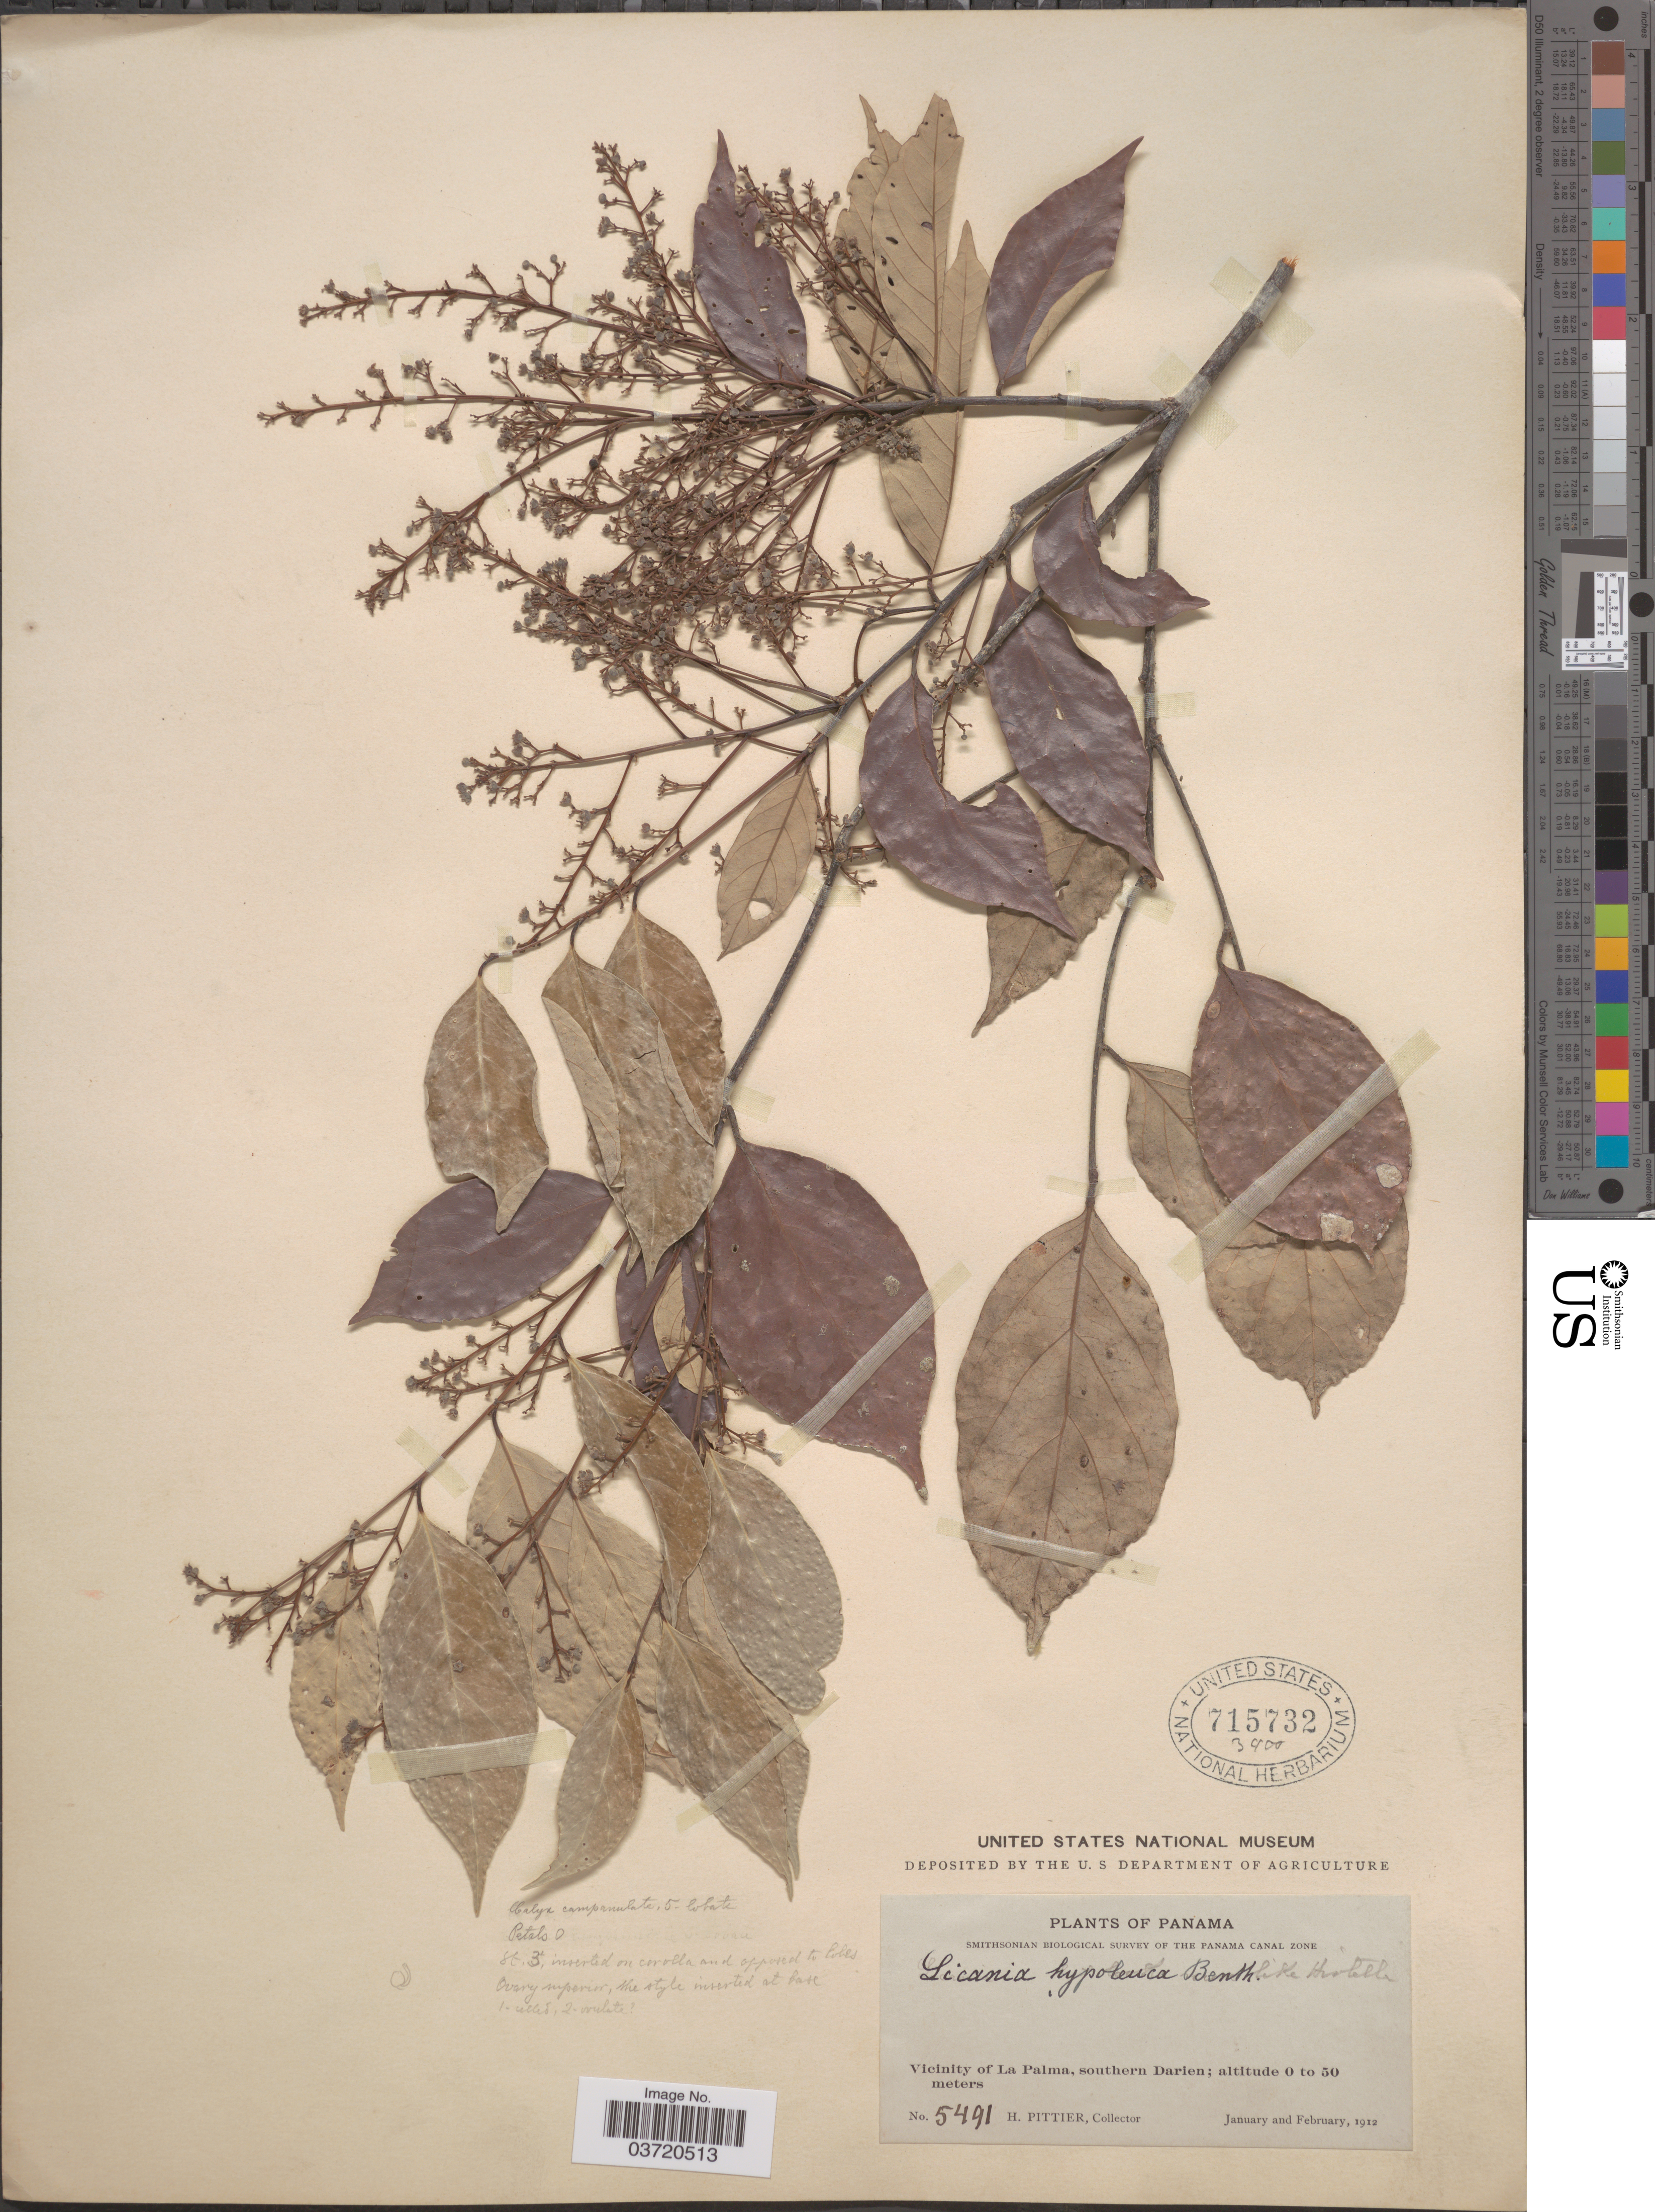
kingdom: Plantae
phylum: Tracheophyta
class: Magnoliopsida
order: Malpighiales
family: Chrysobalanaceae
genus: Licania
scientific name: Licania hypoleuca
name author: Benth.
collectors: H. F. Pittier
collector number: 5491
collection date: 1912-01/1912-02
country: Panama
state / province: Darien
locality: Vicinity of La Palma, southern Darien.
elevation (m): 0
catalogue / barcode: US 715732